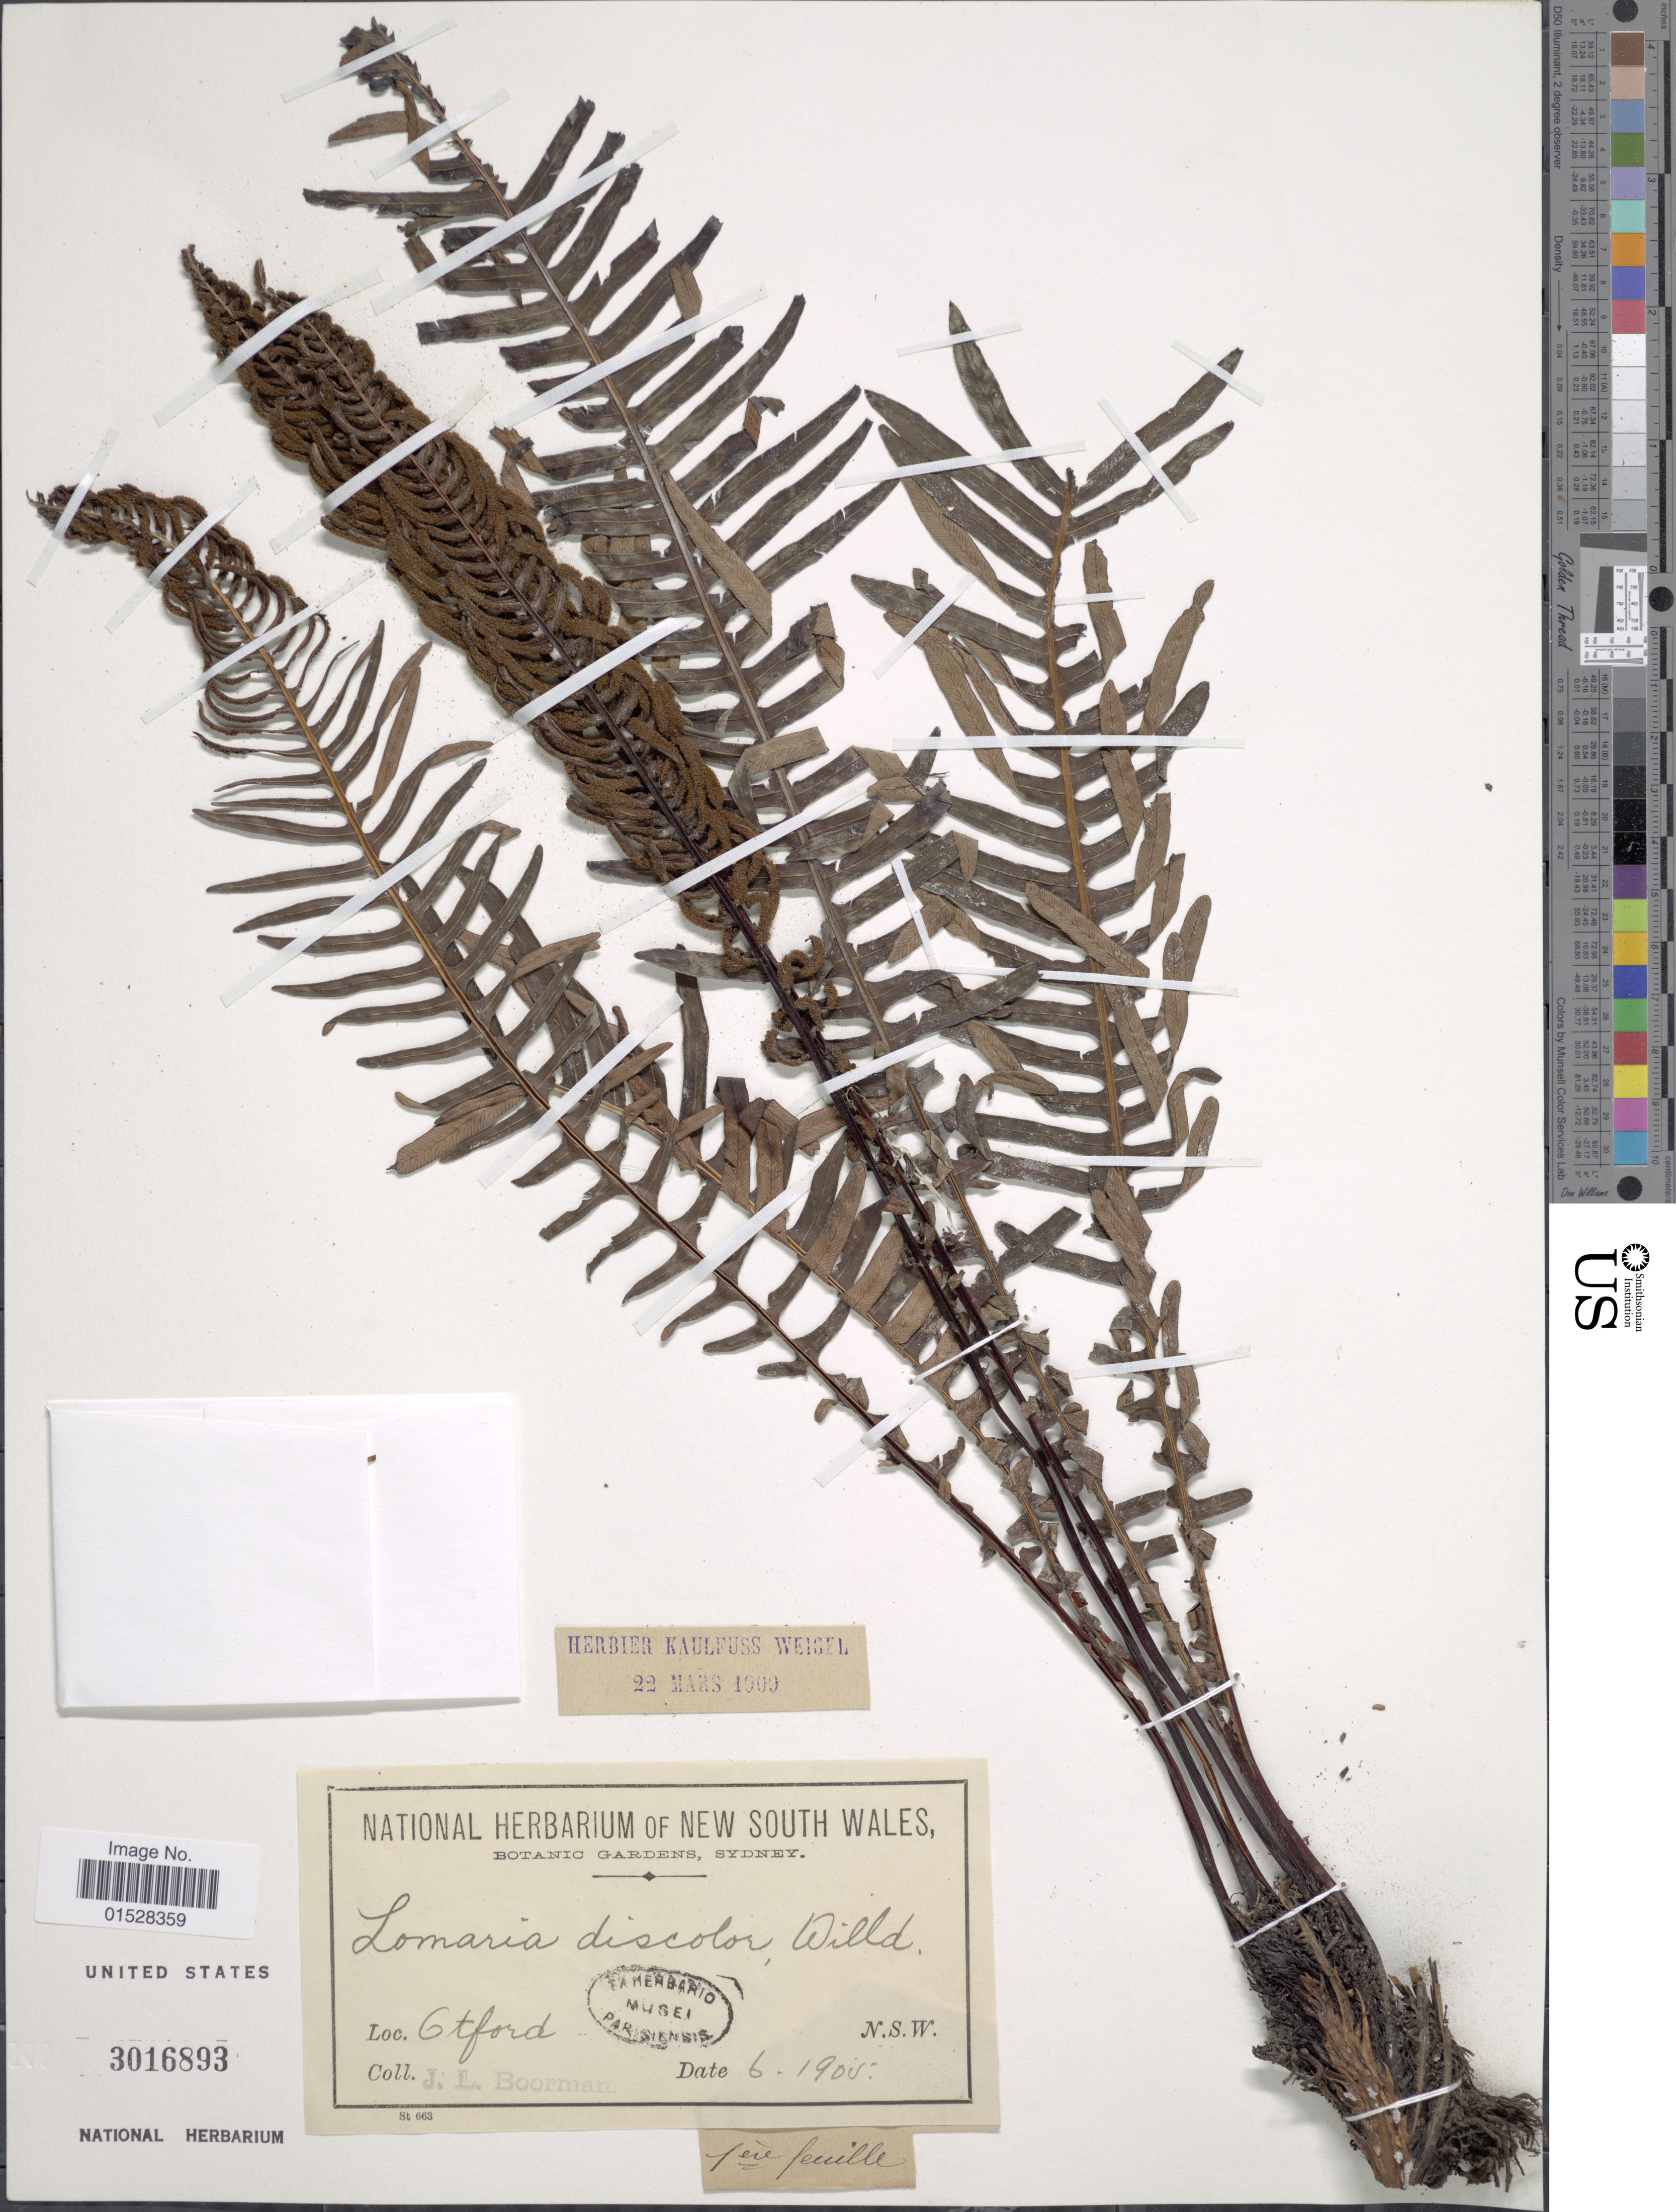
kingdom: Plantae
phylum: Tracheophyta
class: Polypodiopsida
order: Polypodiales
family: Blechnaceae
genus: Blechnum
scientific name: Blechnum discolor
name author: (G. Forst.) Keyserl.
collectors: J. Boorman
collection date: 1905-06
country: Australia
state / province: New South Wales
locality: Otford.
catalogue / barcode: US 3016893